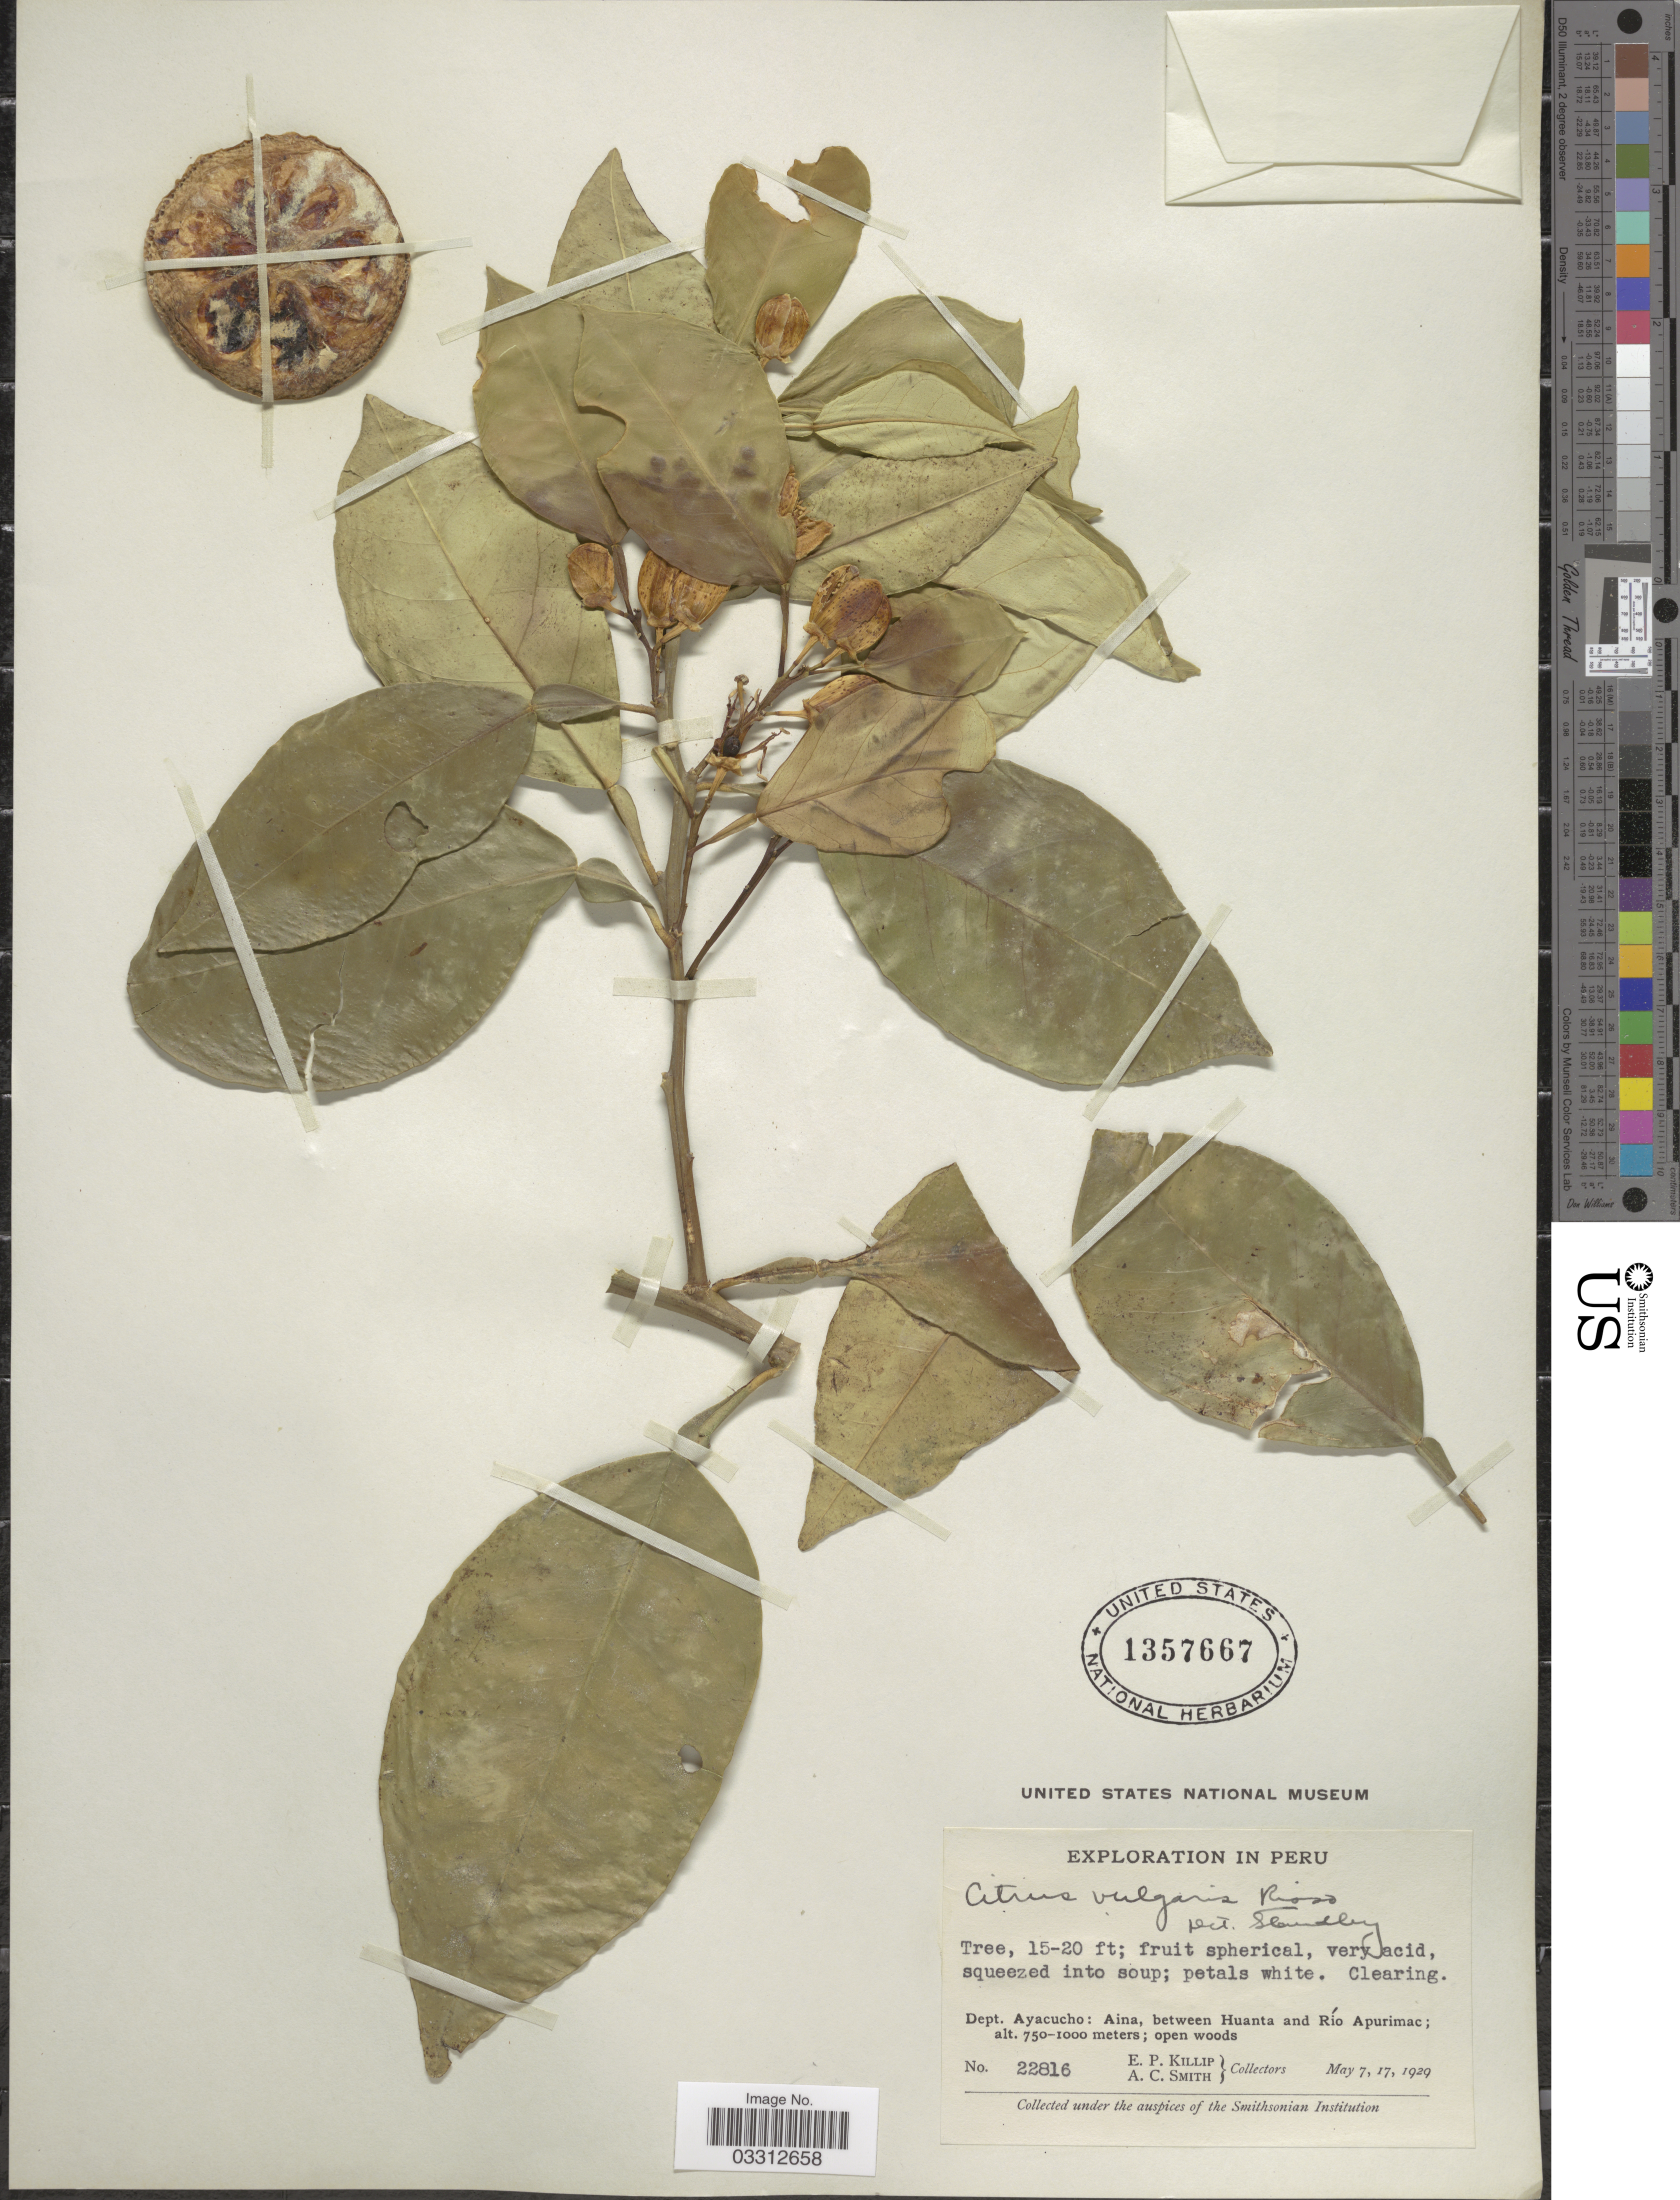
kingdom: Plantae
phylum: Tracheophyta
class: Magnoliopsida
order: Sapindales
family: Rutaceae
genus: Citrus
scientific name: Citrus vulgaris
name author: Risso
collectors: E. P. Killip & A. C. Smith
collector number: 22816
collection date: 1929-05-07/1929-05-17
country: Peru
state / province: Ayacucho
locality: Dept. Ayacucho: Aina, between Huanta and Río Apurimac.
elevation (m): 750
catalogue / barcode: US 1357667